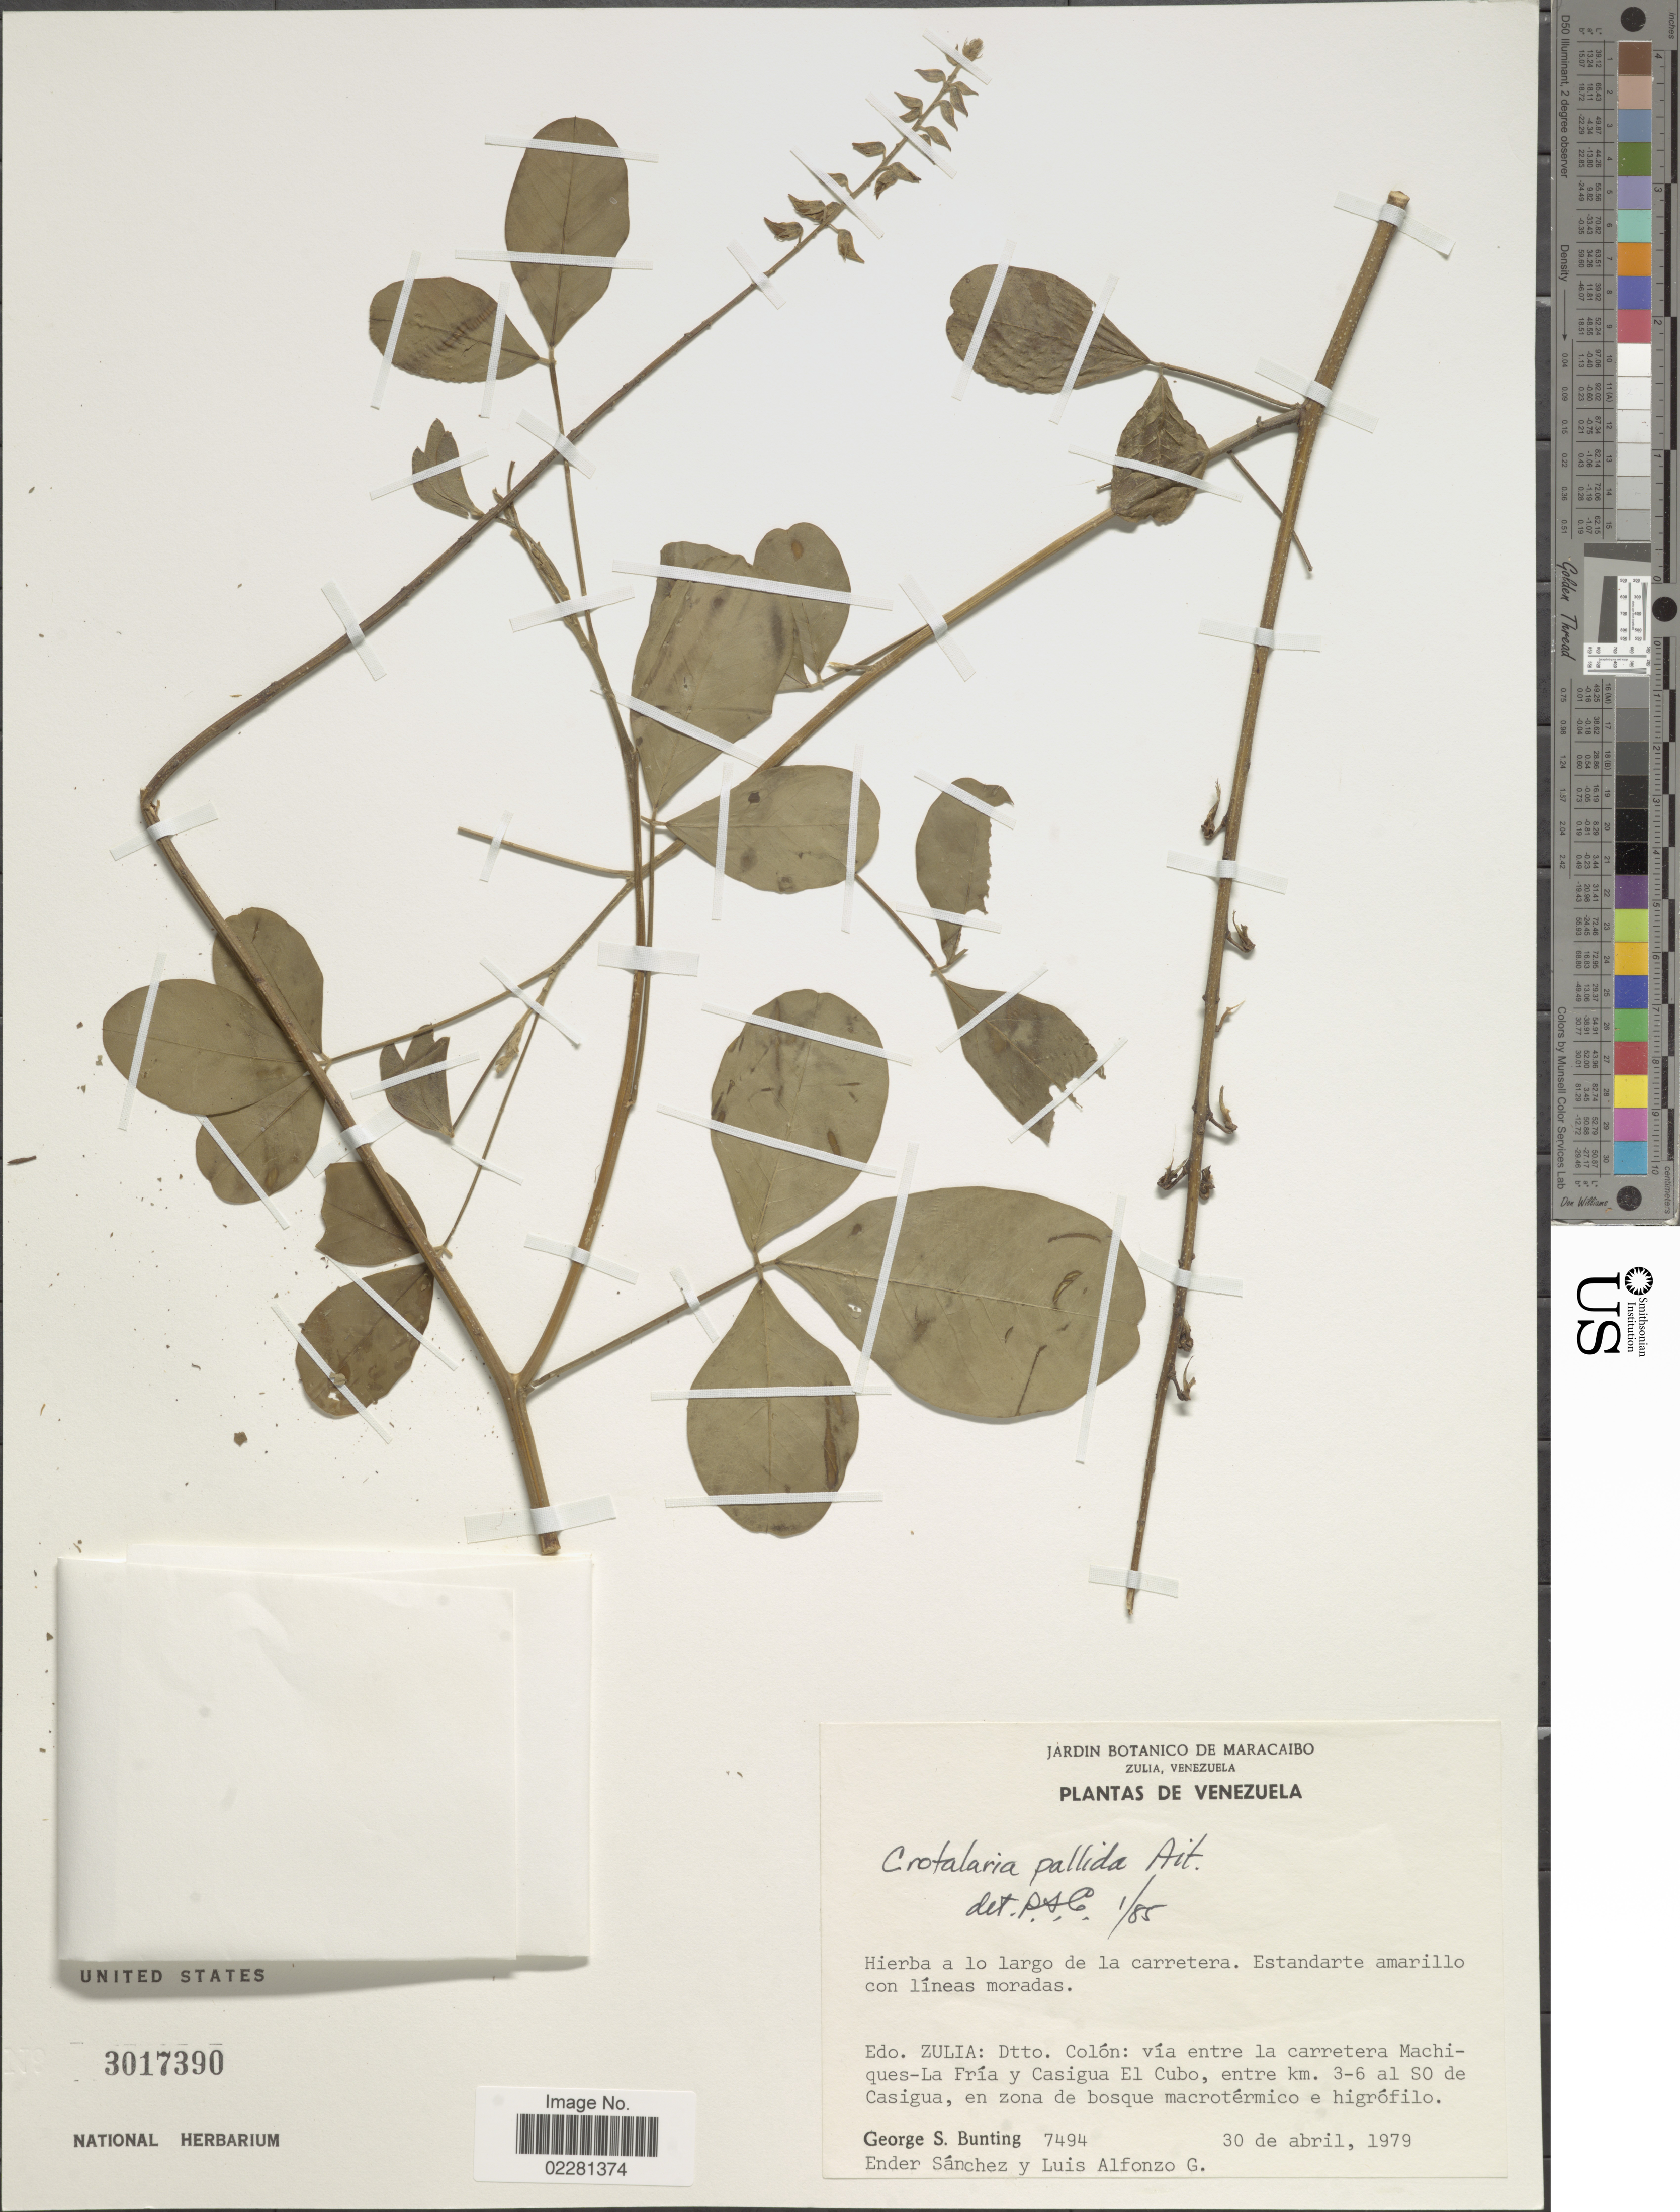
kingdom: Plantae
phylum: Tracheophyta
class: Magnoliopsida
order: Fabales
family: Fabaceae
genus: Crotalaria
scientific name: Crotalaria pallida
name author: Aiton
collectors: G. S. Bunting, E. Sanchez & L. Alfonzo G.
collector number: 7494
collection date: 1979-04-30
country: Venezuela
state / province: Zulia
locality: Dtto. Colon, via entre la carretera Machiques-La Fria y Casigua El Cubo, entre km 3-6 al SO de Casigua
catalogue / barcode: US 3017390